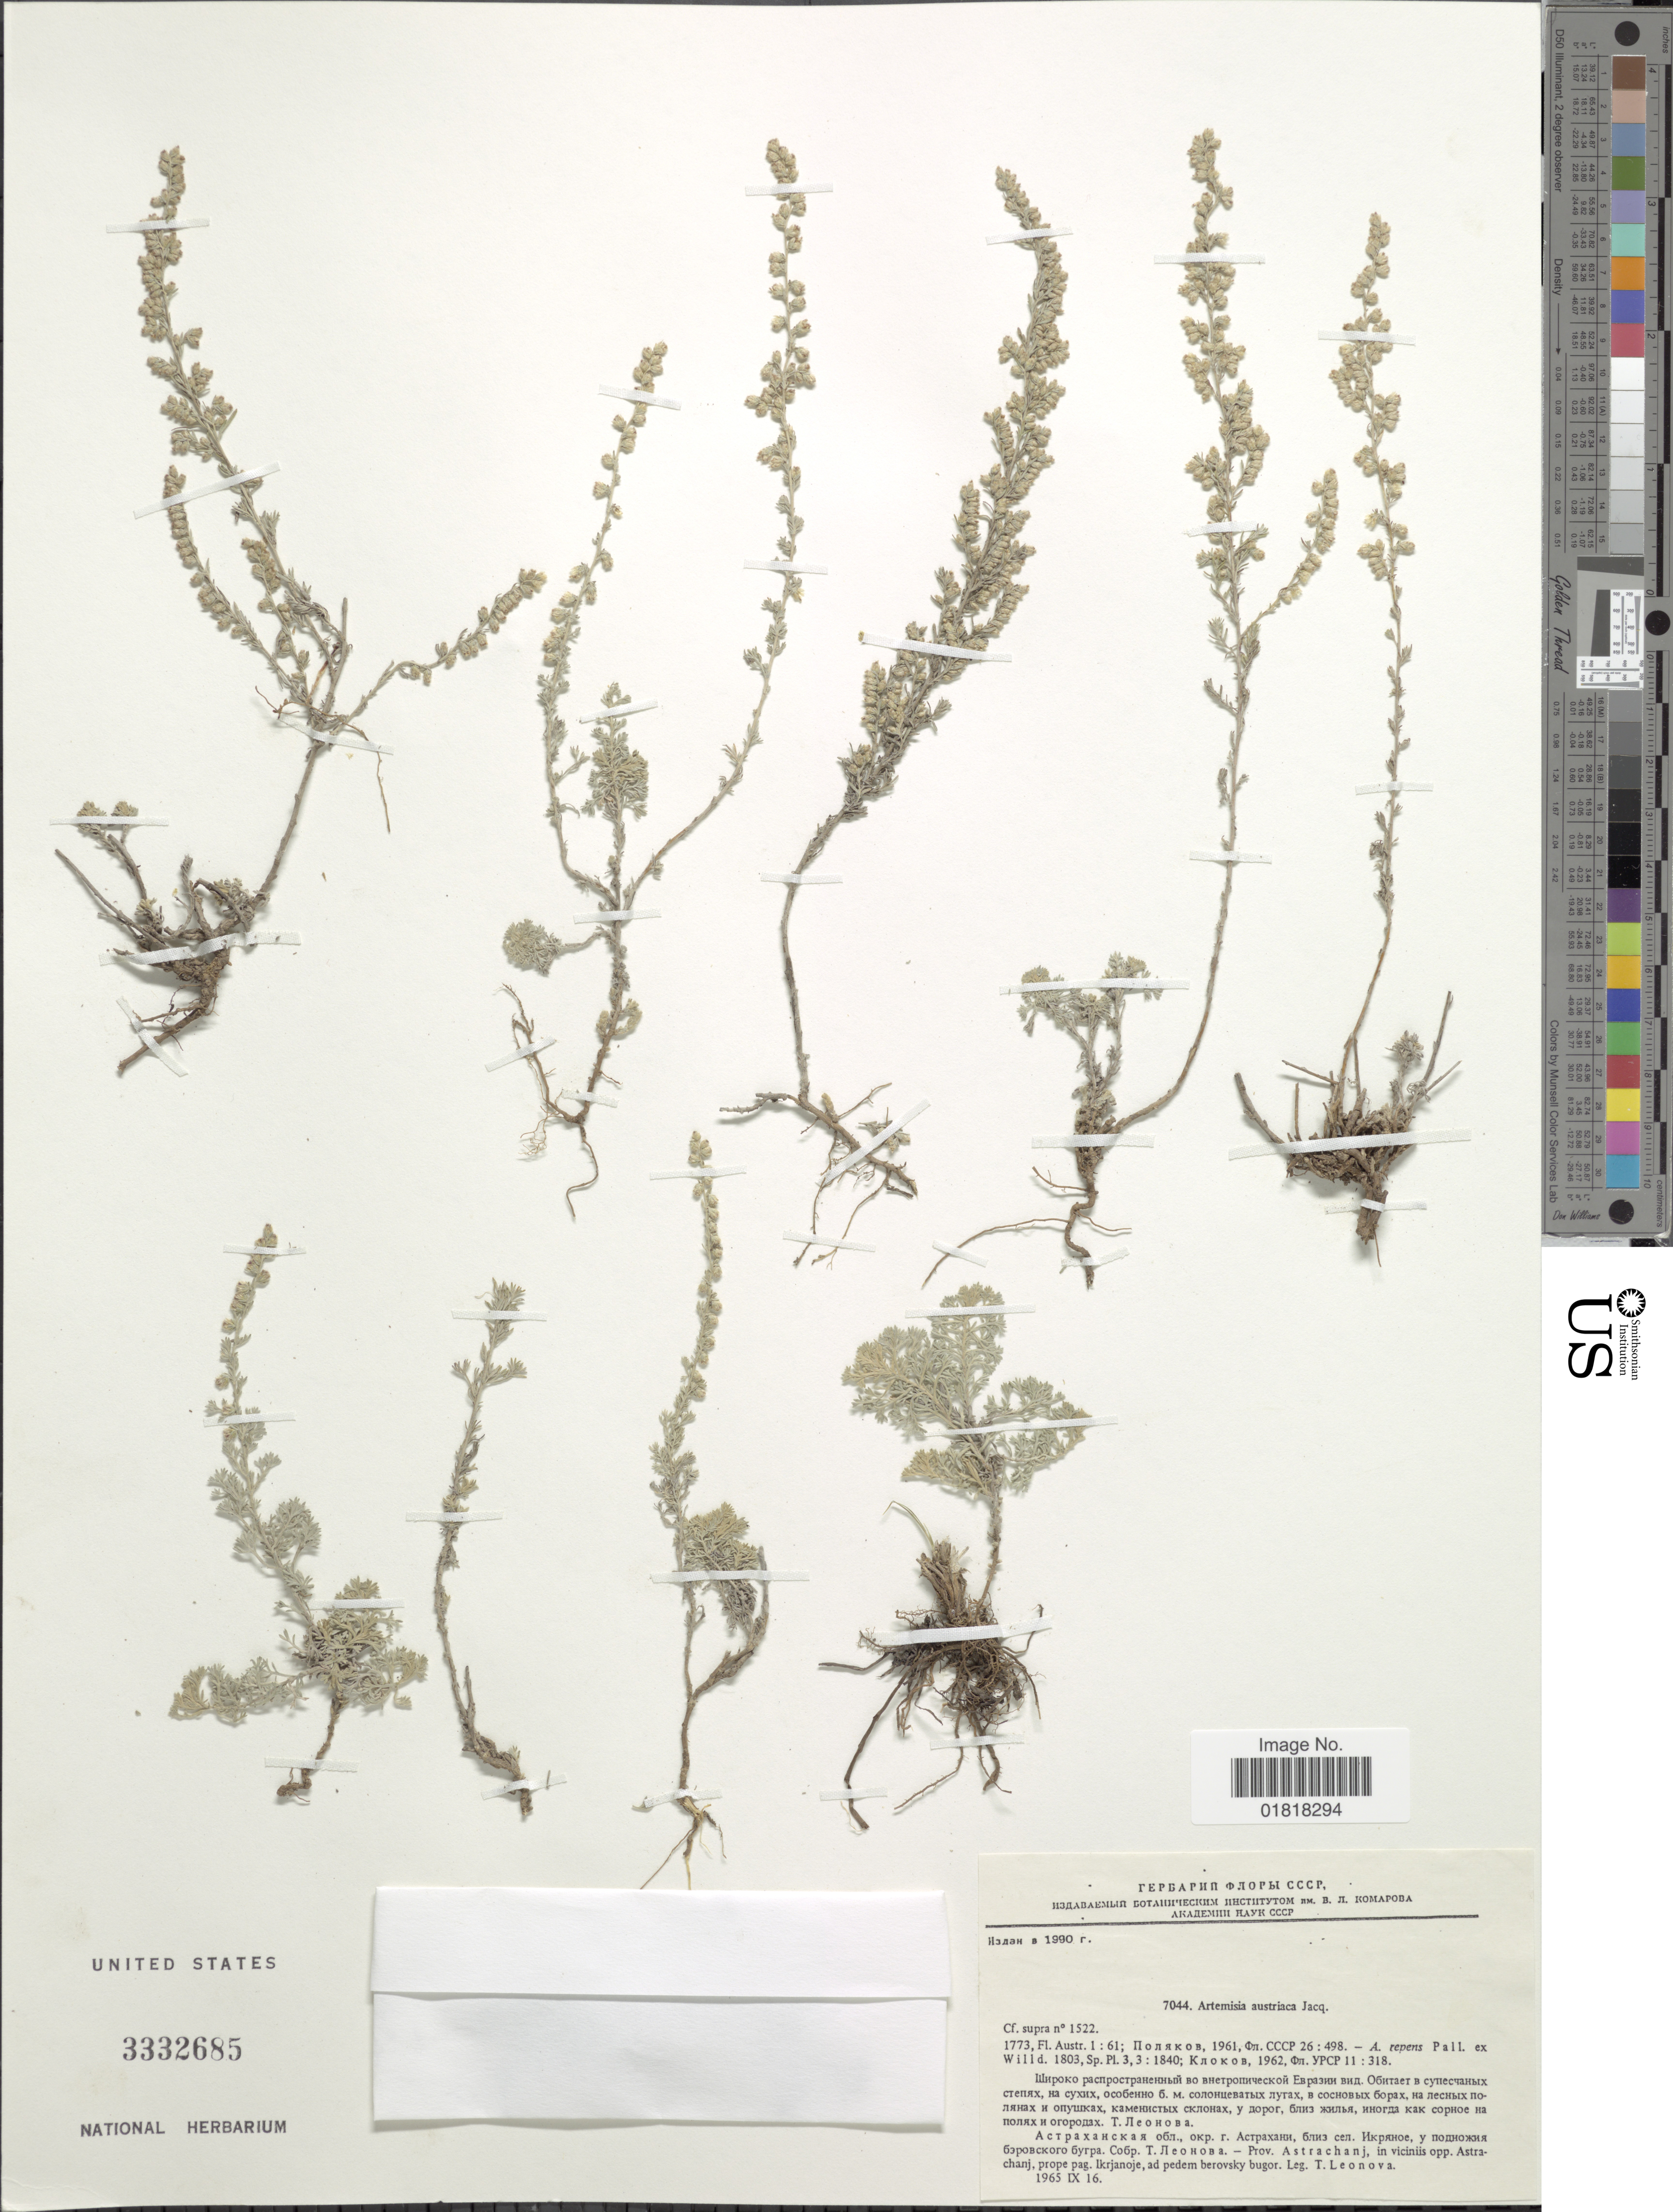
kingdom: Plantae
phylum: Tracheophyta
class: Magnoliopsida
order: Asterales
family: Asteraceae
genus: Artemisia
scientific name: Artemisia austriaca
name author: Jacq.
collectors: T. Leonova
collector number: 7044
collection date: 1965-09-16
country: Russian Federation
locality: Prov. Astrachnaj, in vicinnis opp. Astrachanj, prope pag. Ikrjanoje, ad pedem berovsky bugot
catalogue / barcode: US 3332685